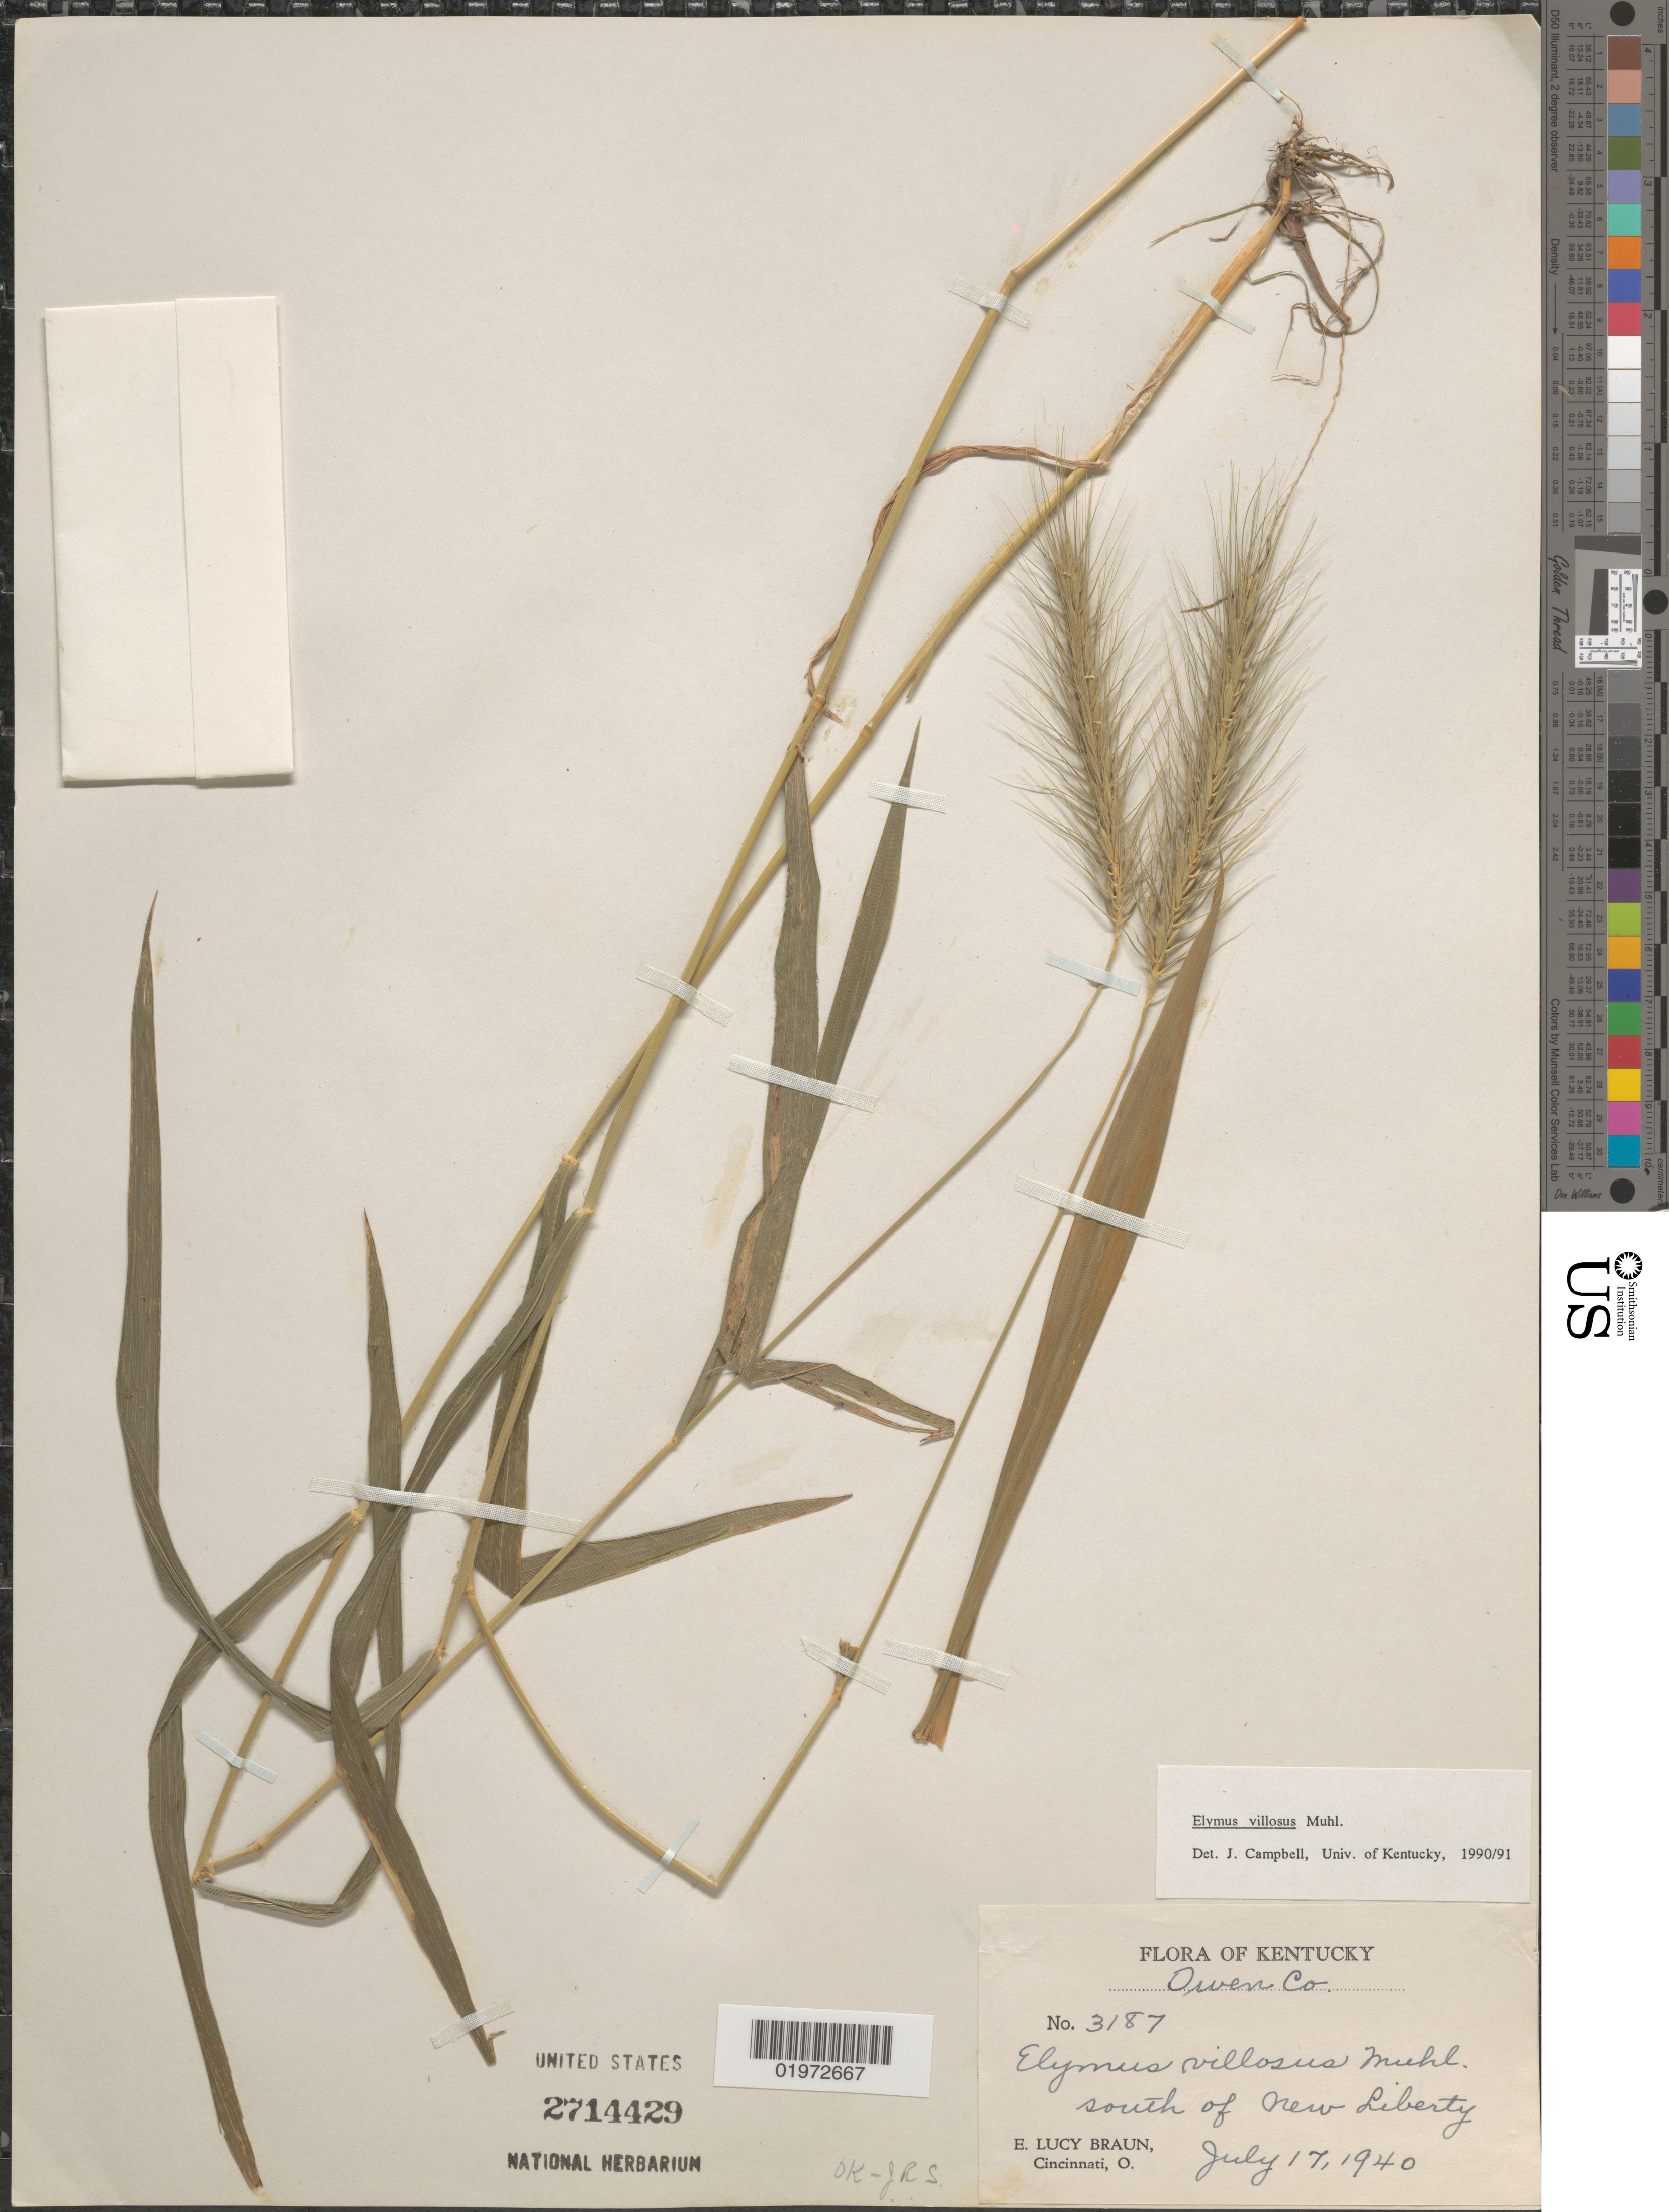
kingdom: Plantae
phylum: Tracheophyta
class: Liliopsida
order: Poales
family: Poaceae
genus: Elymus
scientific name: Elymus villosus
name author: Muhl. ex Willd.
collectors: E. L. Braun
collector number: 3187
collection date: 1940-07-17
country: United States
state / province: Kentucky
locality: Owen Co. South of New Liberty.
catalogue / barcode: US 2714429